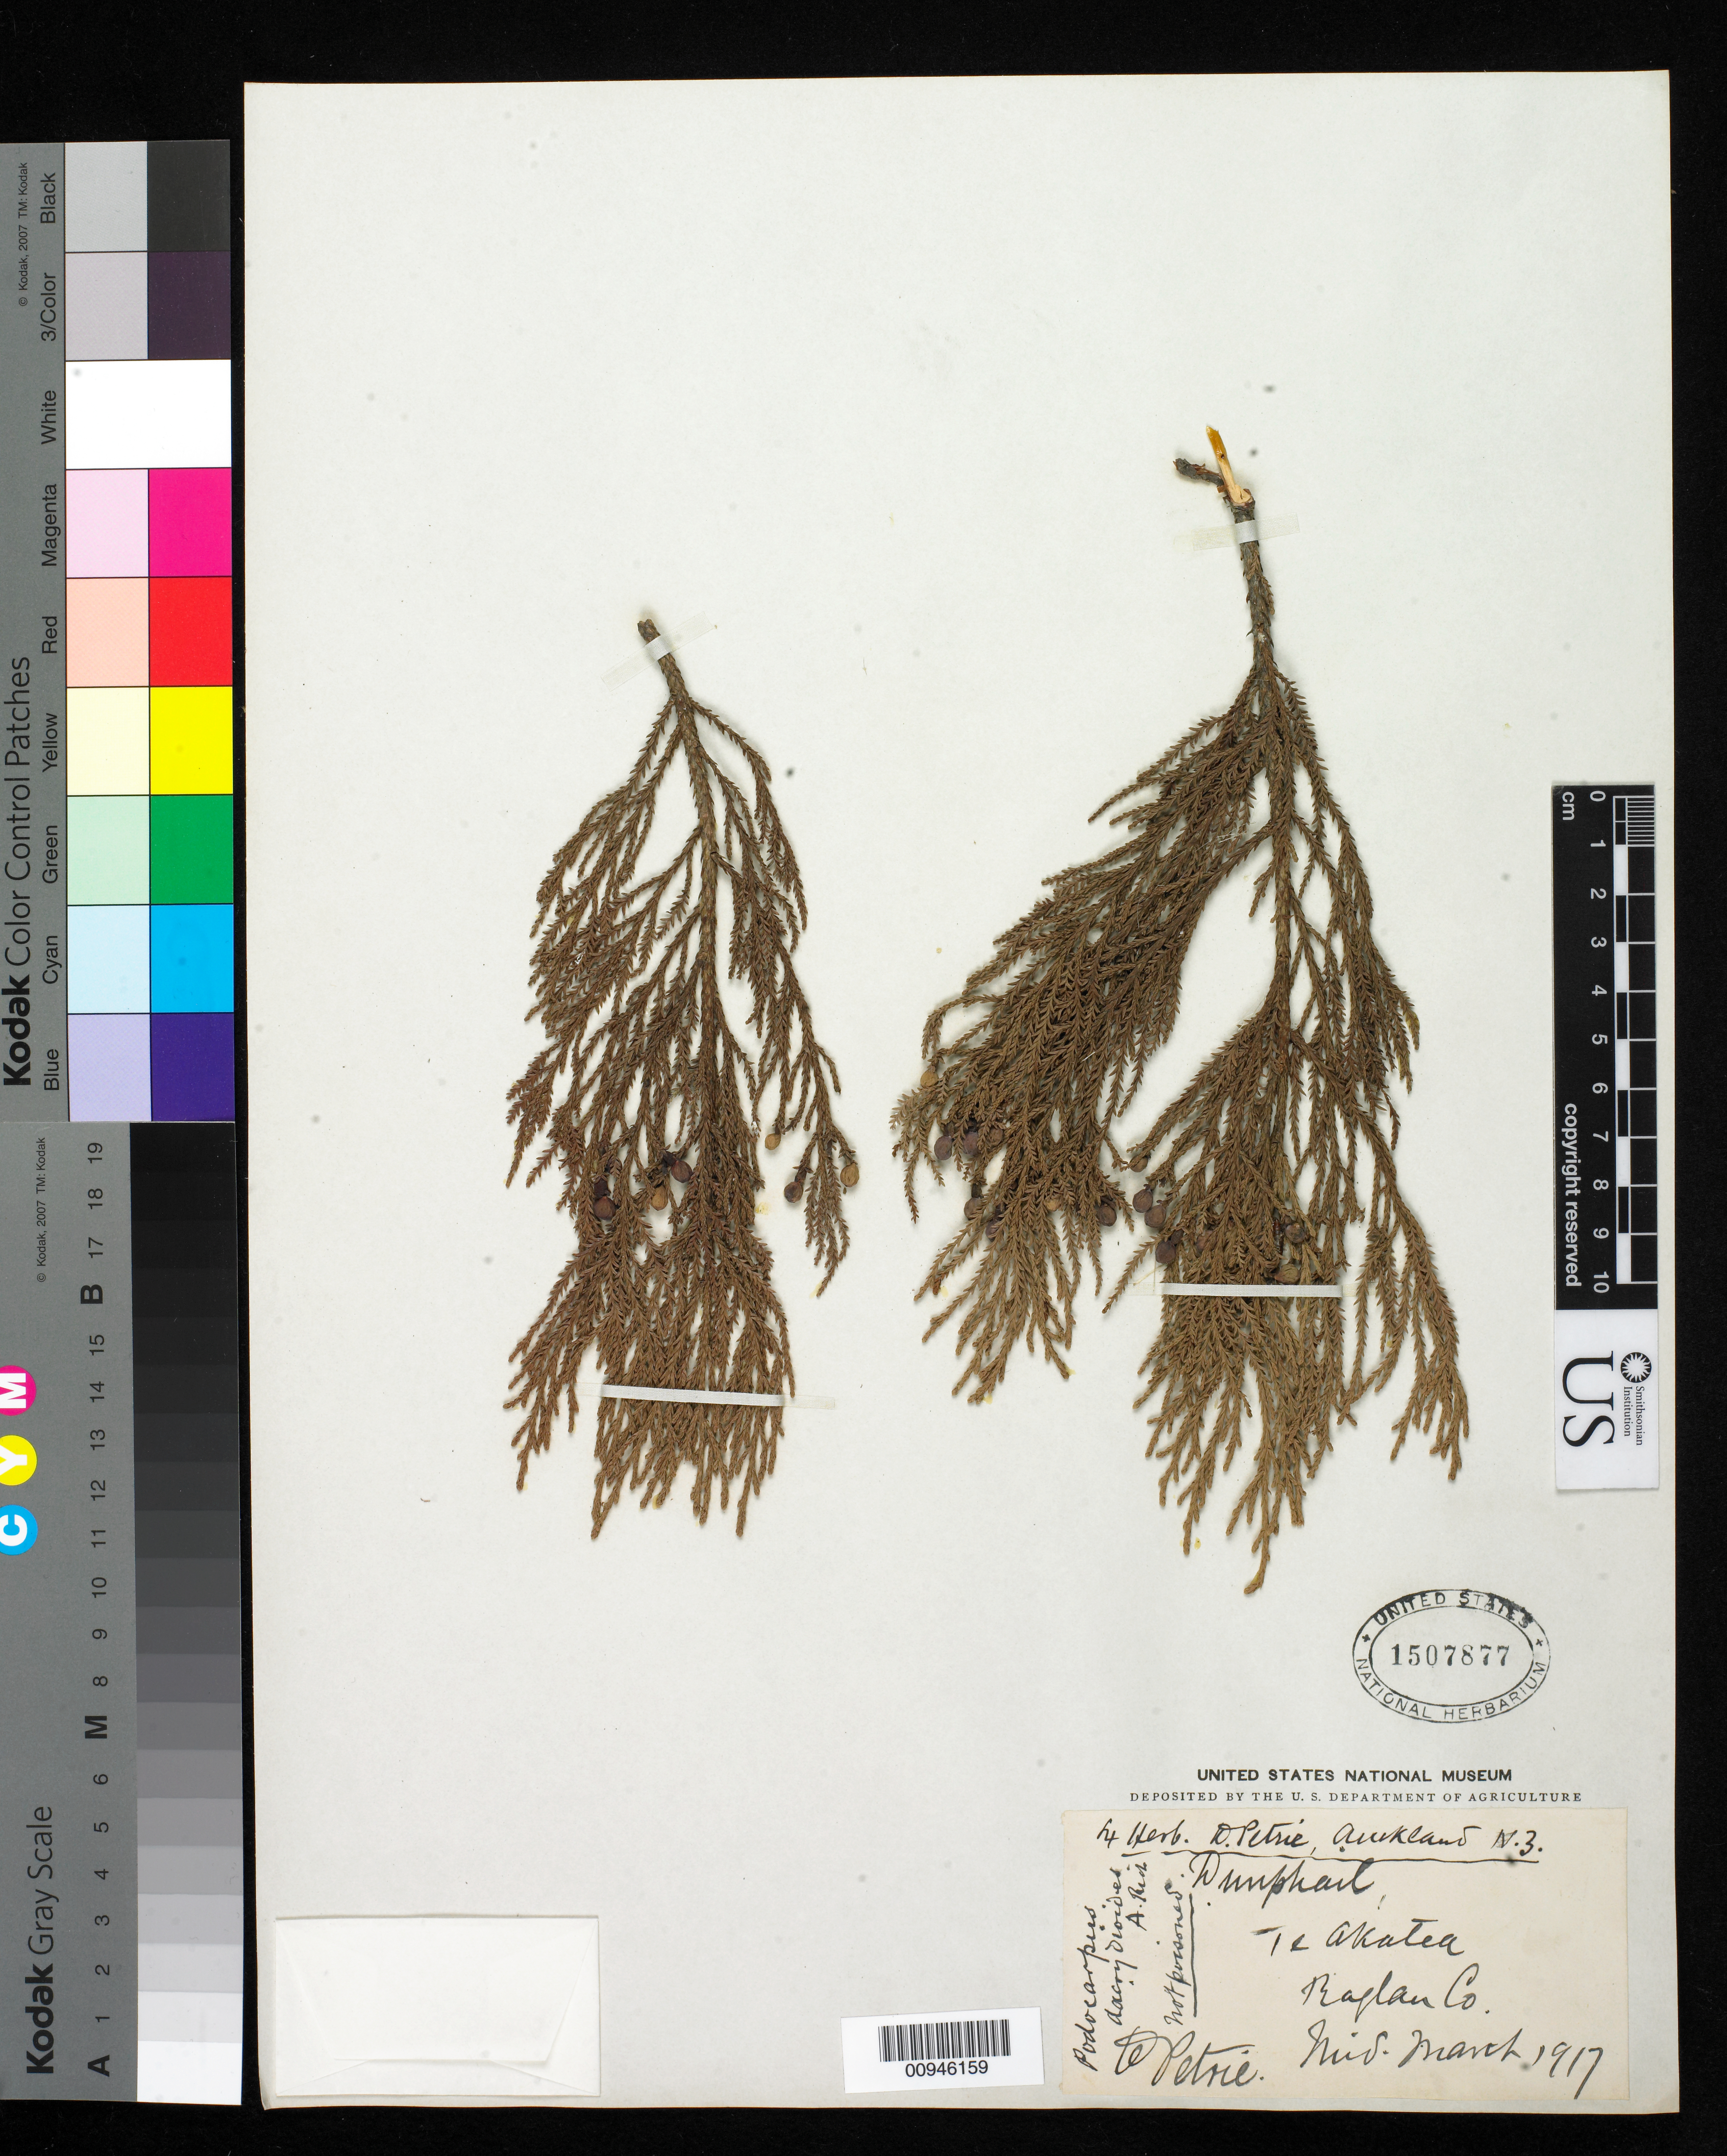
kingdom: Plantae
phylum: Tracheophyta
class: Pinopsida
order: Pinales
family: Podocarpaceae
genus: Podocarpus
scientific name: Podocarpus dacrydioides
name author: A. Rich.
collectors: D. Petrie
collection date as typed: mid-March 1917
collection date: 1917-03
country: New Zealand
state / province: Auckland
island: North I.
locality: Dunphail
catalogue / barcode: US 1507877